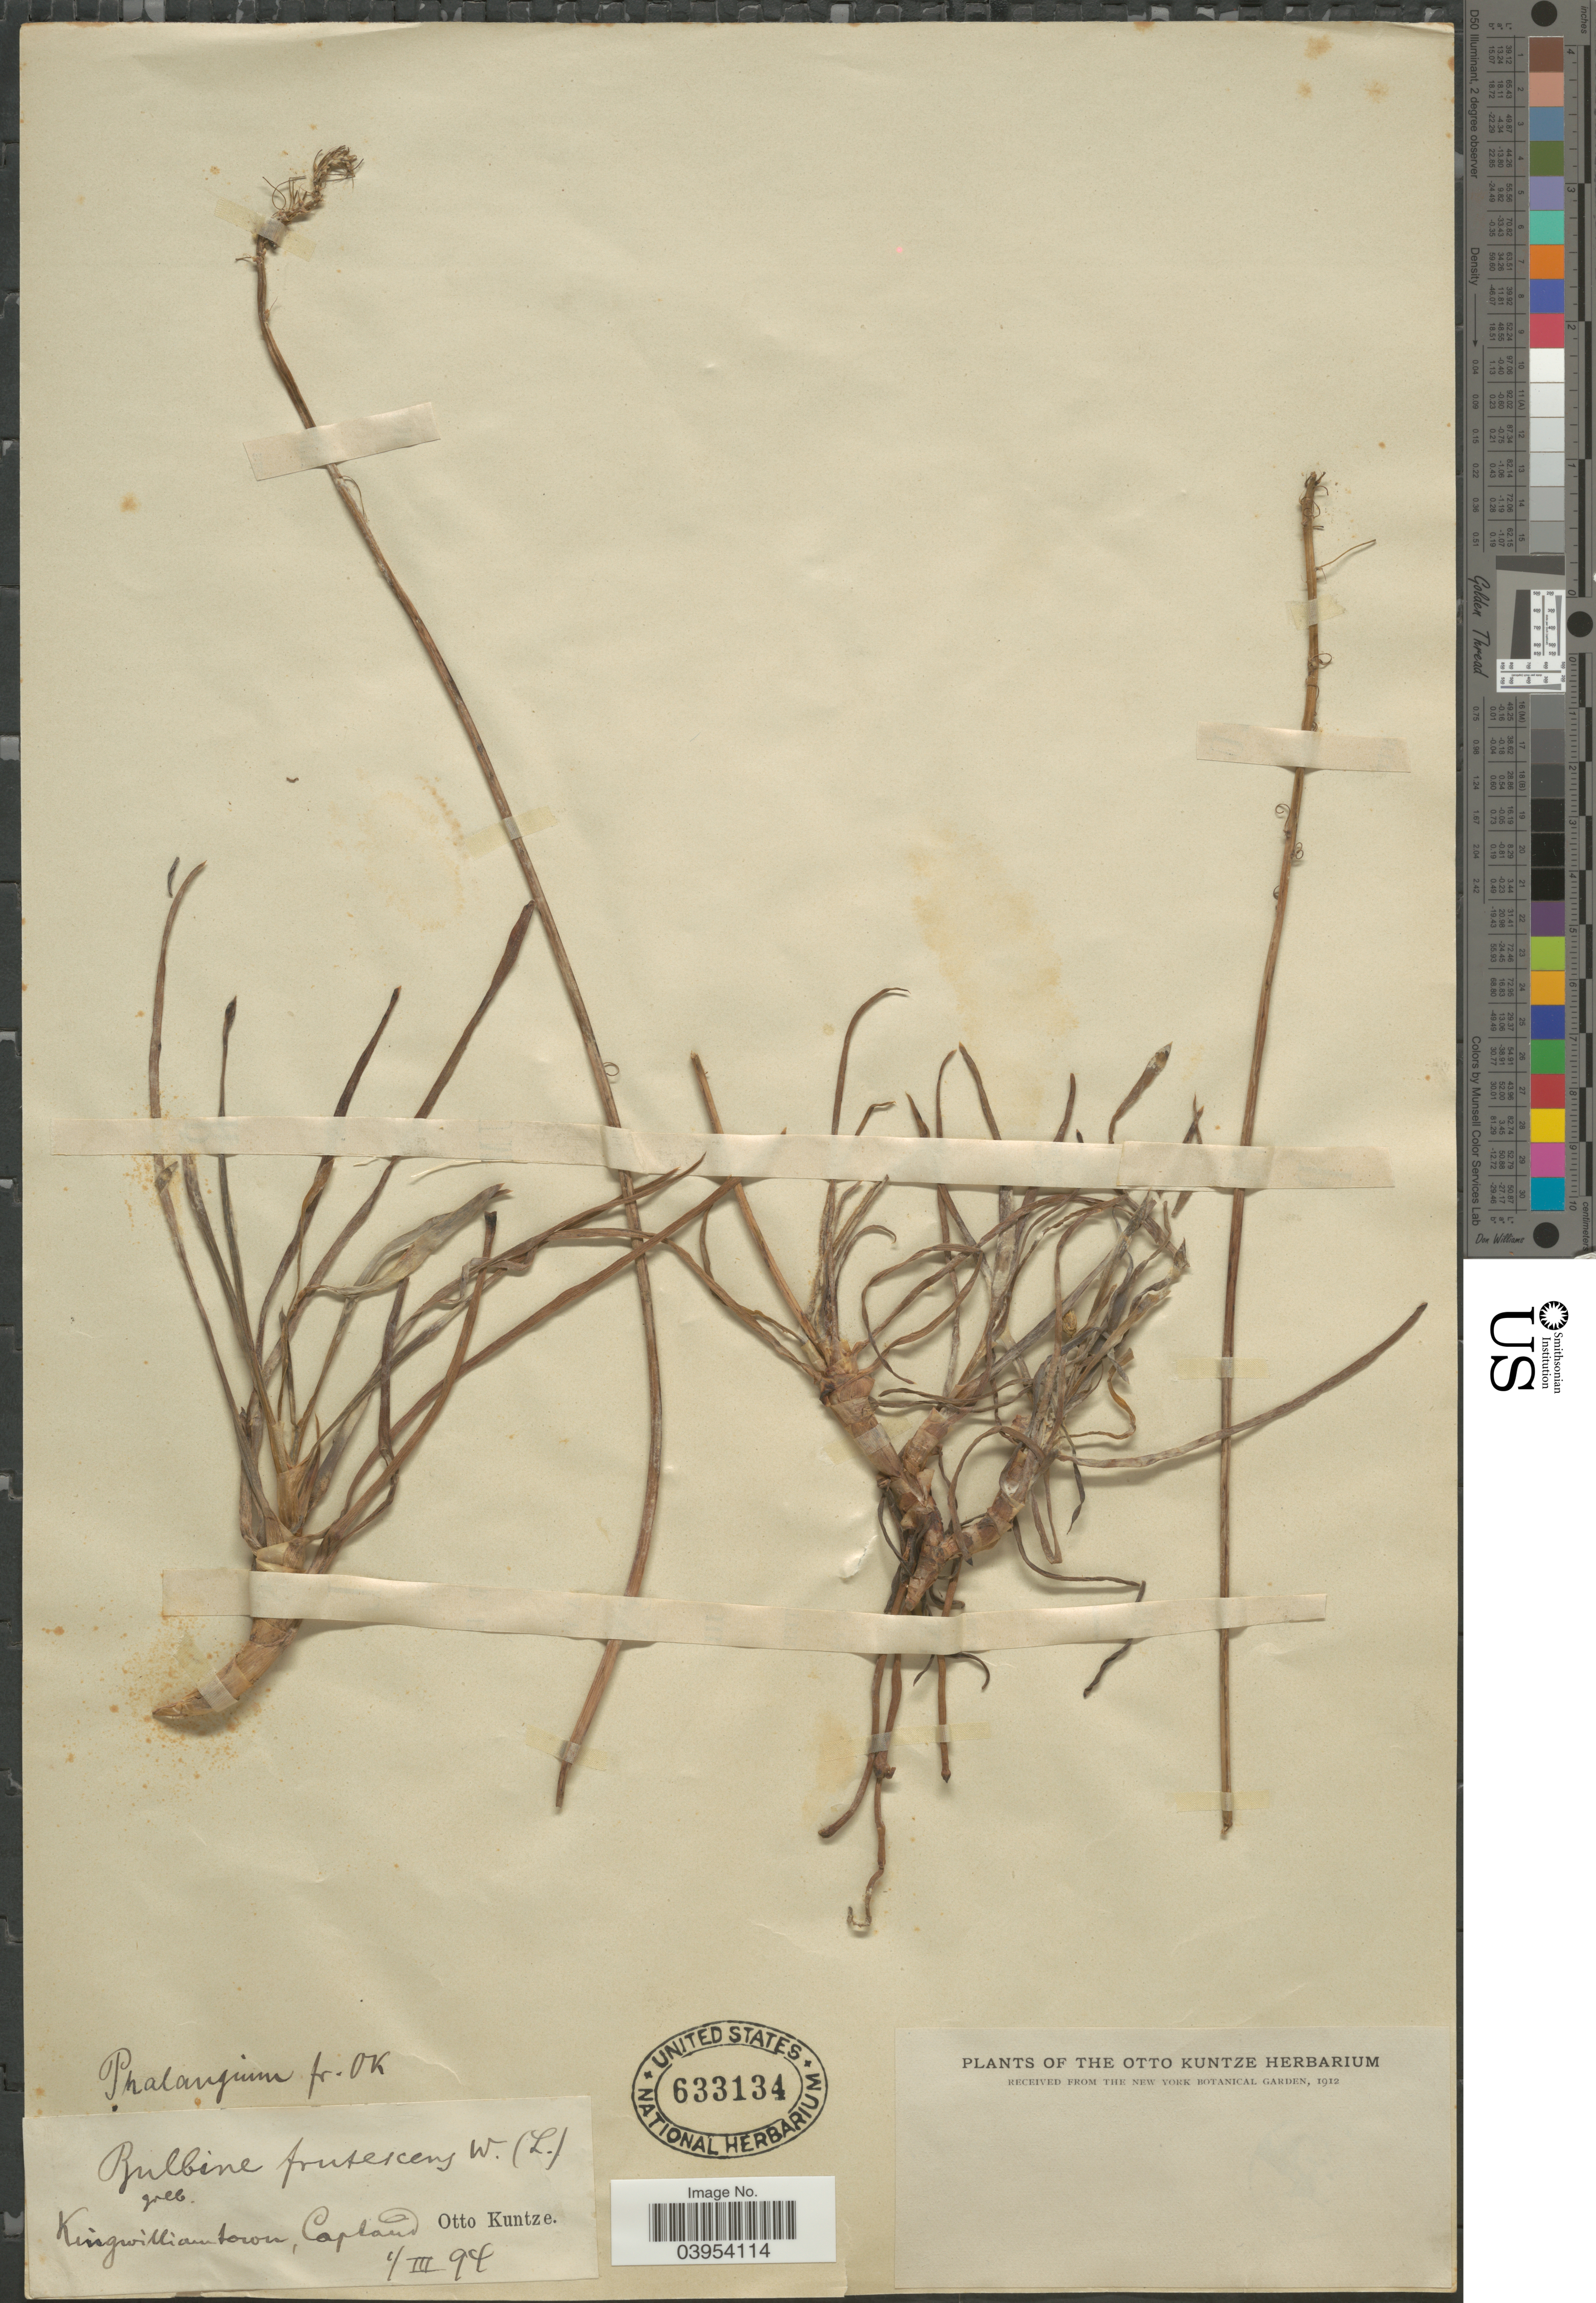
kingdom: Plantae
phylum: Tracheophyta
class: Liliopsida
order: Asparagales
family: Asphodelaceae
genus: Bulbine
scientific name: Bulbine frutescens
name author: (L.) Willd.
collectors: C.E.O. Kuntze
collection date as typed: Transcribed d/m/y: 1/3/94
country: South Africa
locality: Kingwilliam Town, Capland.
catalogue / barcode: US 633134